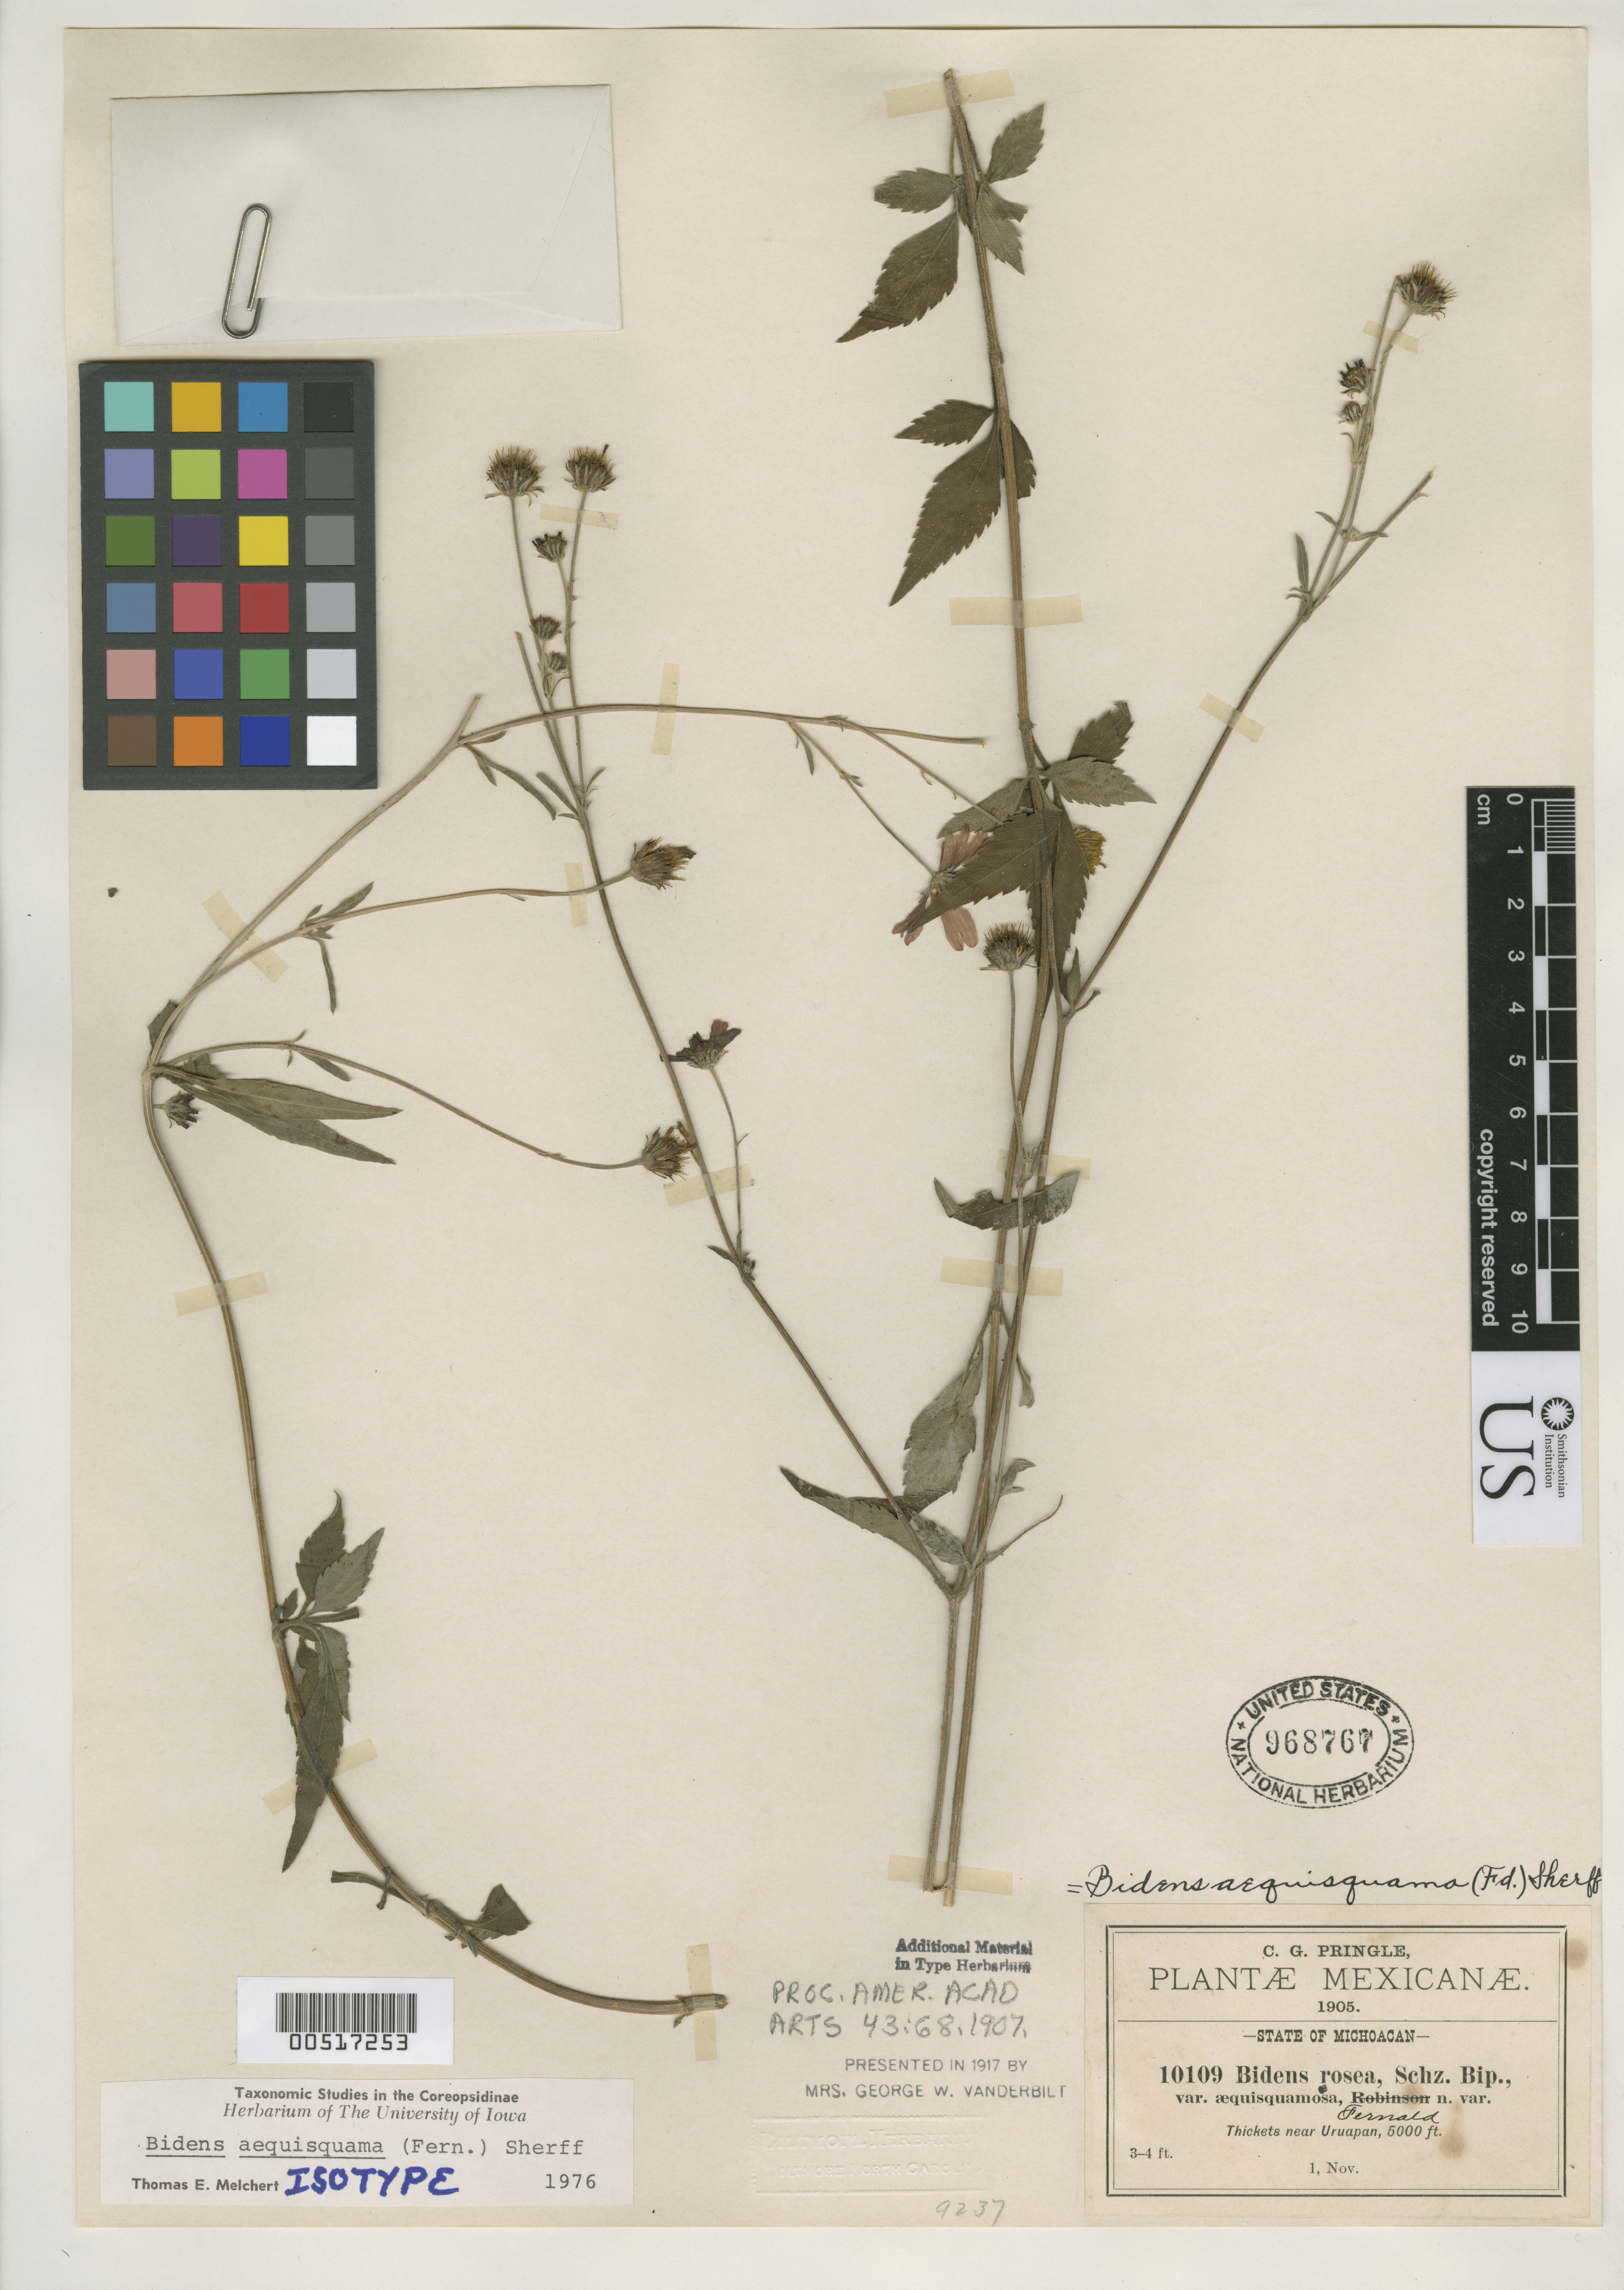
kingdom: Plantae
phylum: Tracheophyta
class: Magnoliopsida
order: Asterales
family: Asteraceae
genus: Bidens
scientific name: Bidens rosea var. aequisquama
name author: Fernald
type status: Isotype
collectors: C. G. Pringle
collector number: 10109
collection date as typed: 01 Nov 1905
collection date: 1905-11-01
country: Mexico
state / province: Michoacán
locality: Uruapan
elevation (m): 1524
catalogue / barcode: US 968767